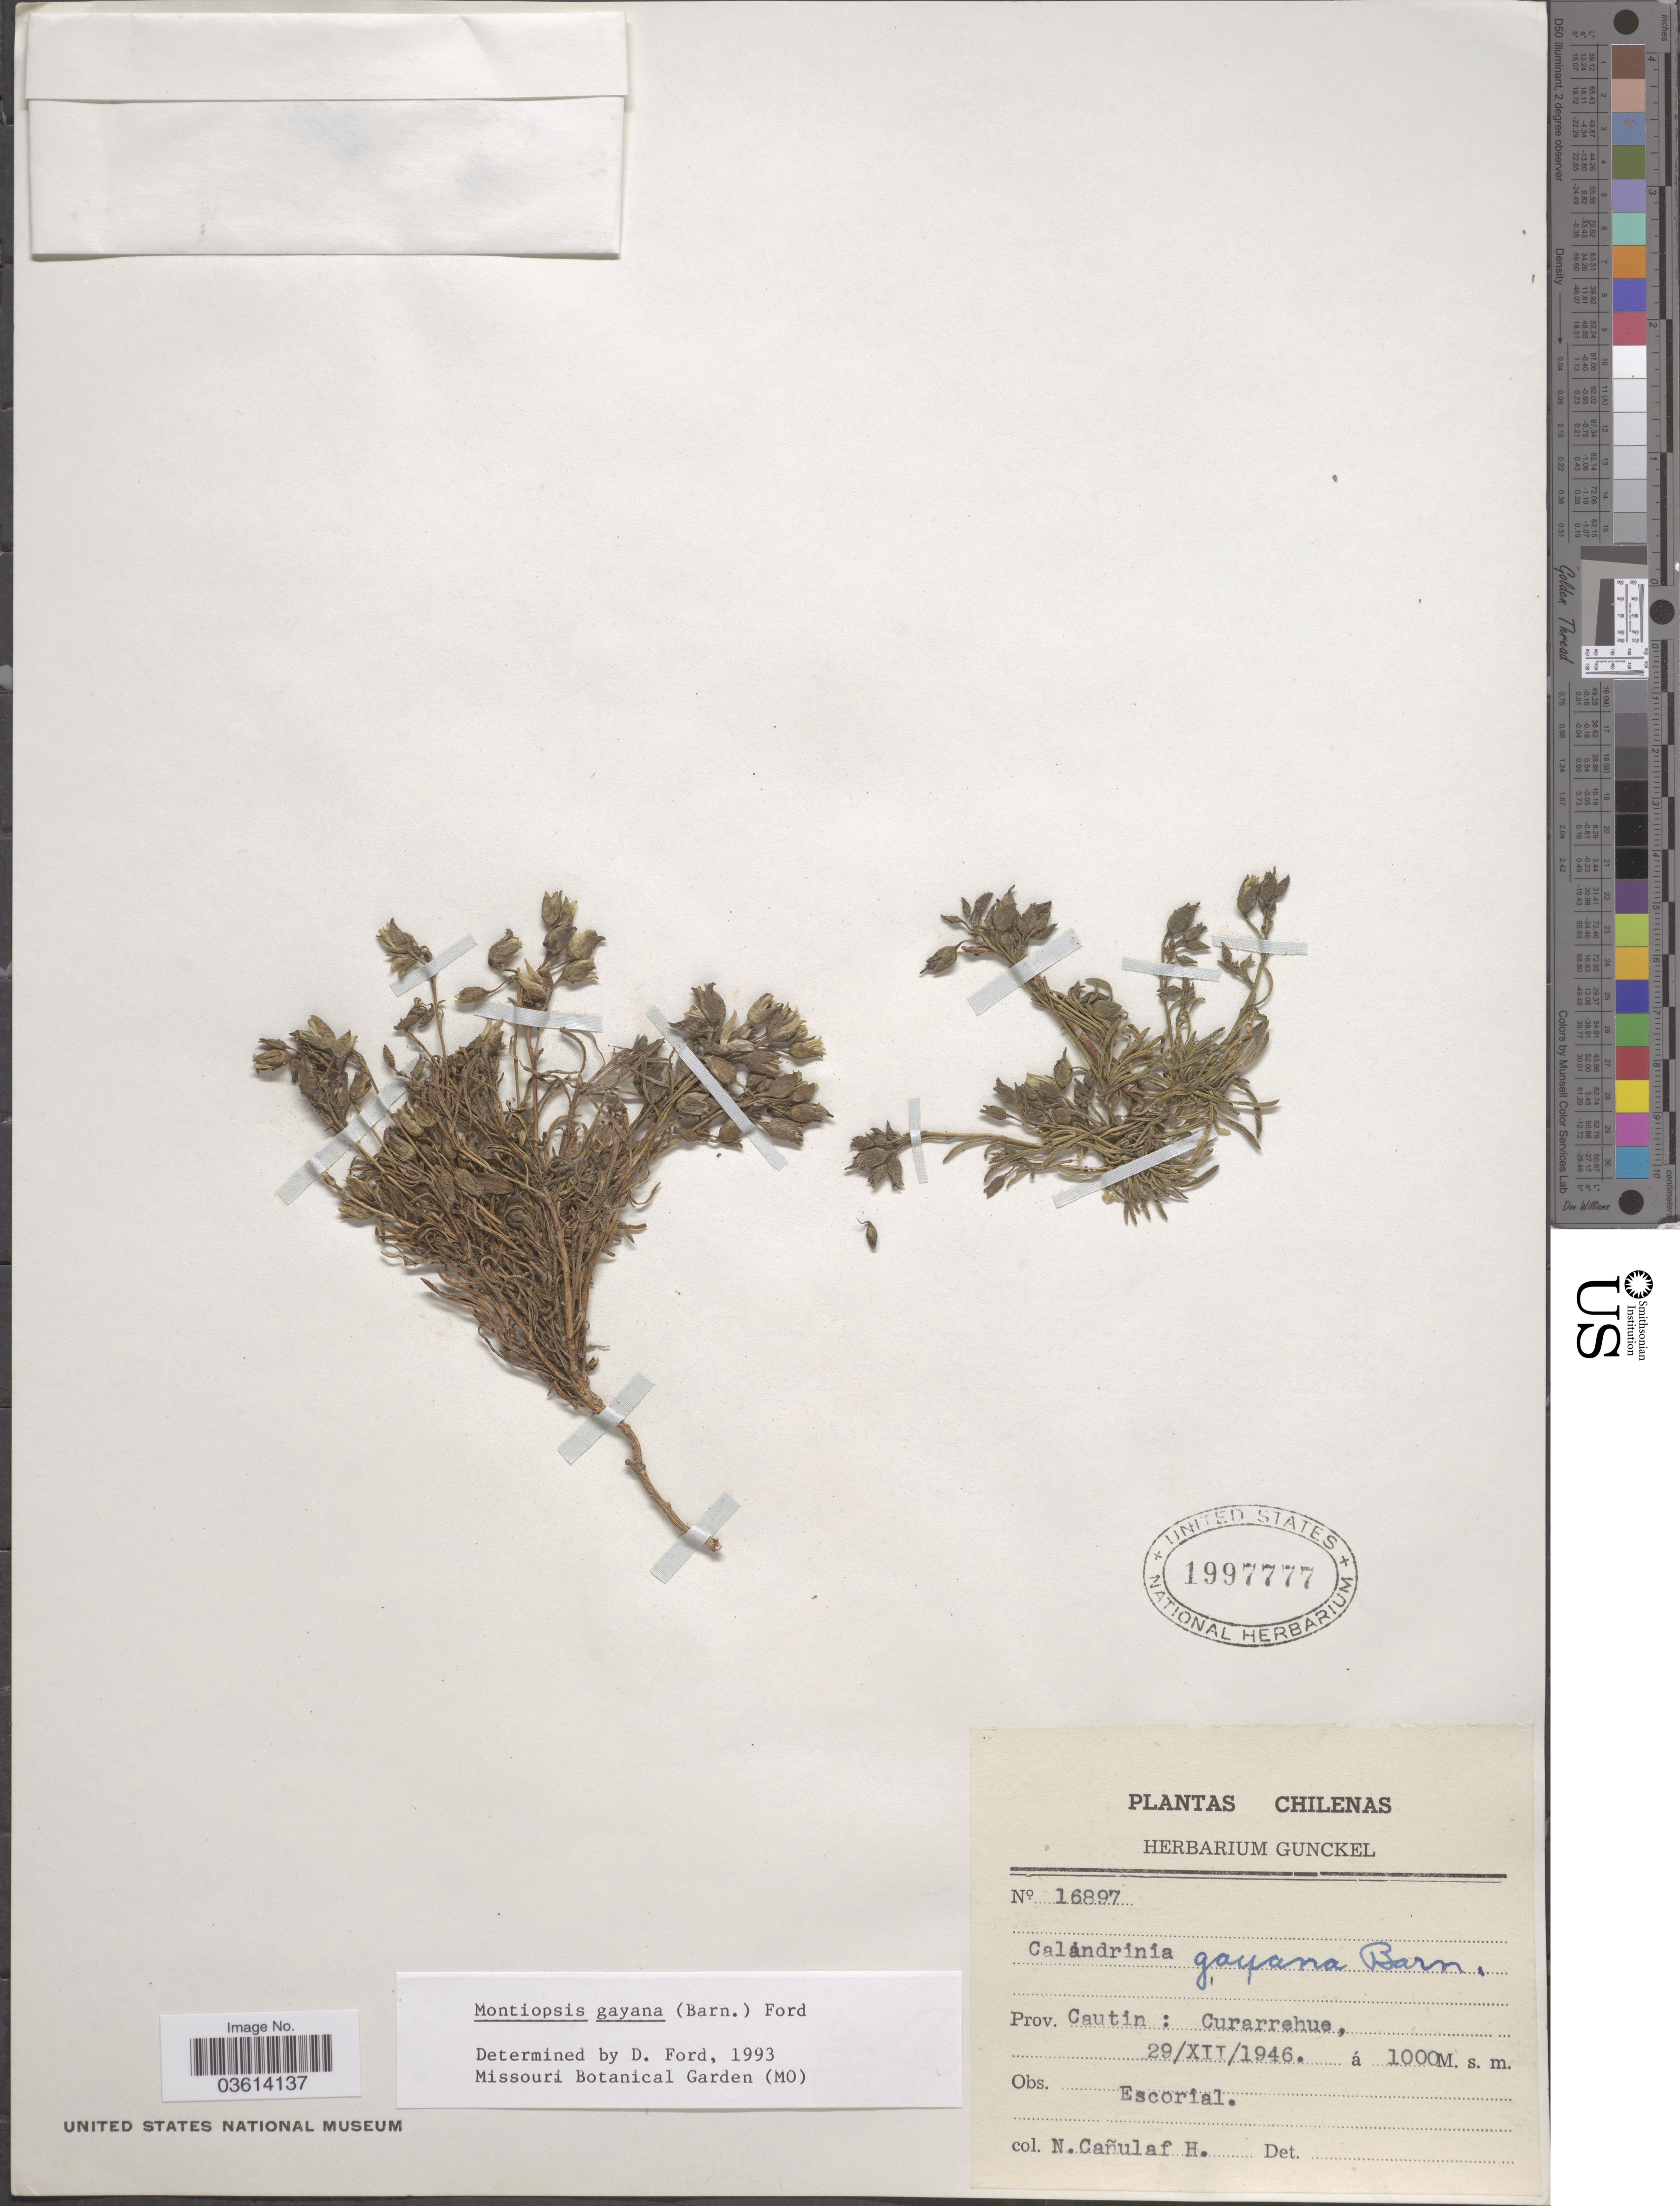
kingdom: Plantae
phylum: Tracheophyta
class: Magnoliopsida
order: Caryophyllales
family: Montiaceae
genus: Montiopsis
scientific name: Montiopsis gayana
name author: (Barnéoud) D.I. Ford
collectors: N. Canulaf H.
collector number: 16897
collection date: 1946-12-29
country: Chile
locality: Prov. Cautin: Curarrehue.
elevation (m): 1000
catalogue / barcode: US 1997777